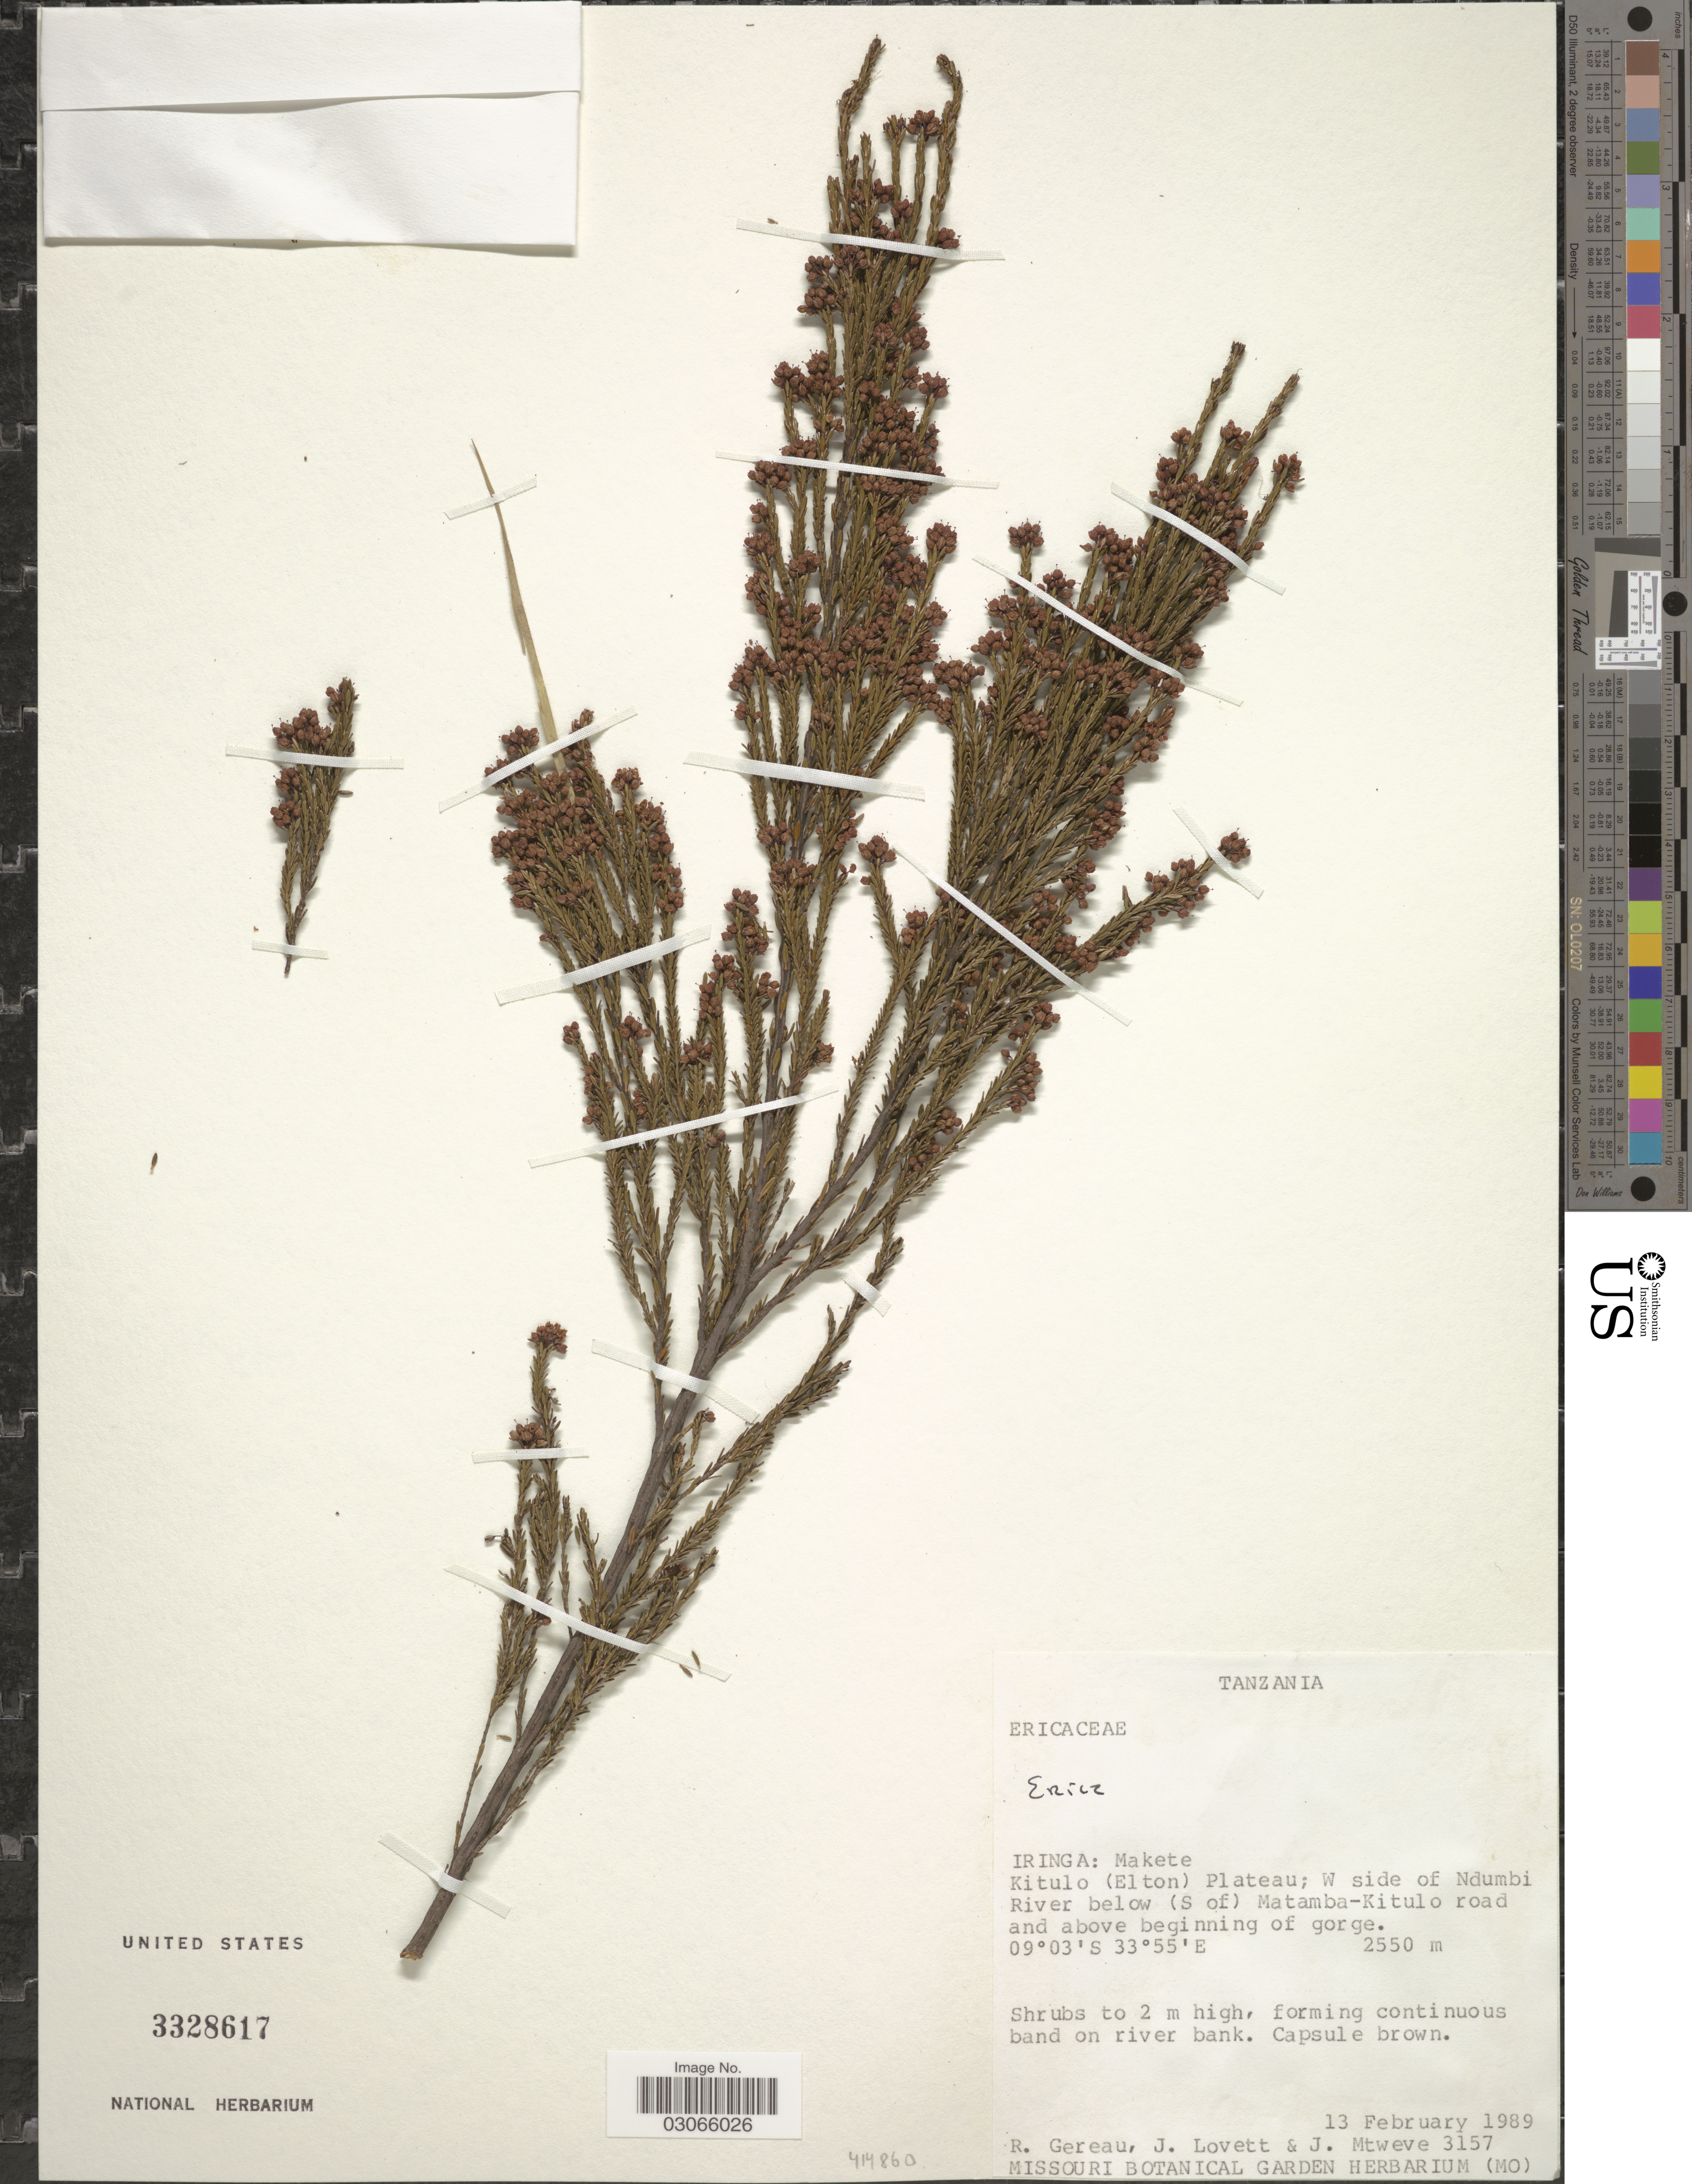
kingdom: Plantae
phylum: Tracheophyta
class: Magnoliopsida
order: Ericales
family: Ericaceae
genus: Erica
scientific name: Erica sp.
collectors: R. Gereau, J. Lovett & J. Mtweve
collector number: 3157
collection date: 1989-02-13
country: Tanzania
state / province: Iringa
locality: Makete. Kitulo (Elton) Plateau; W side of Ndumbi River below (S of) Matamba-Kitulo road and above beginning of gorge.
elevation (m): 2550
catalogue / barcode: US 3328617